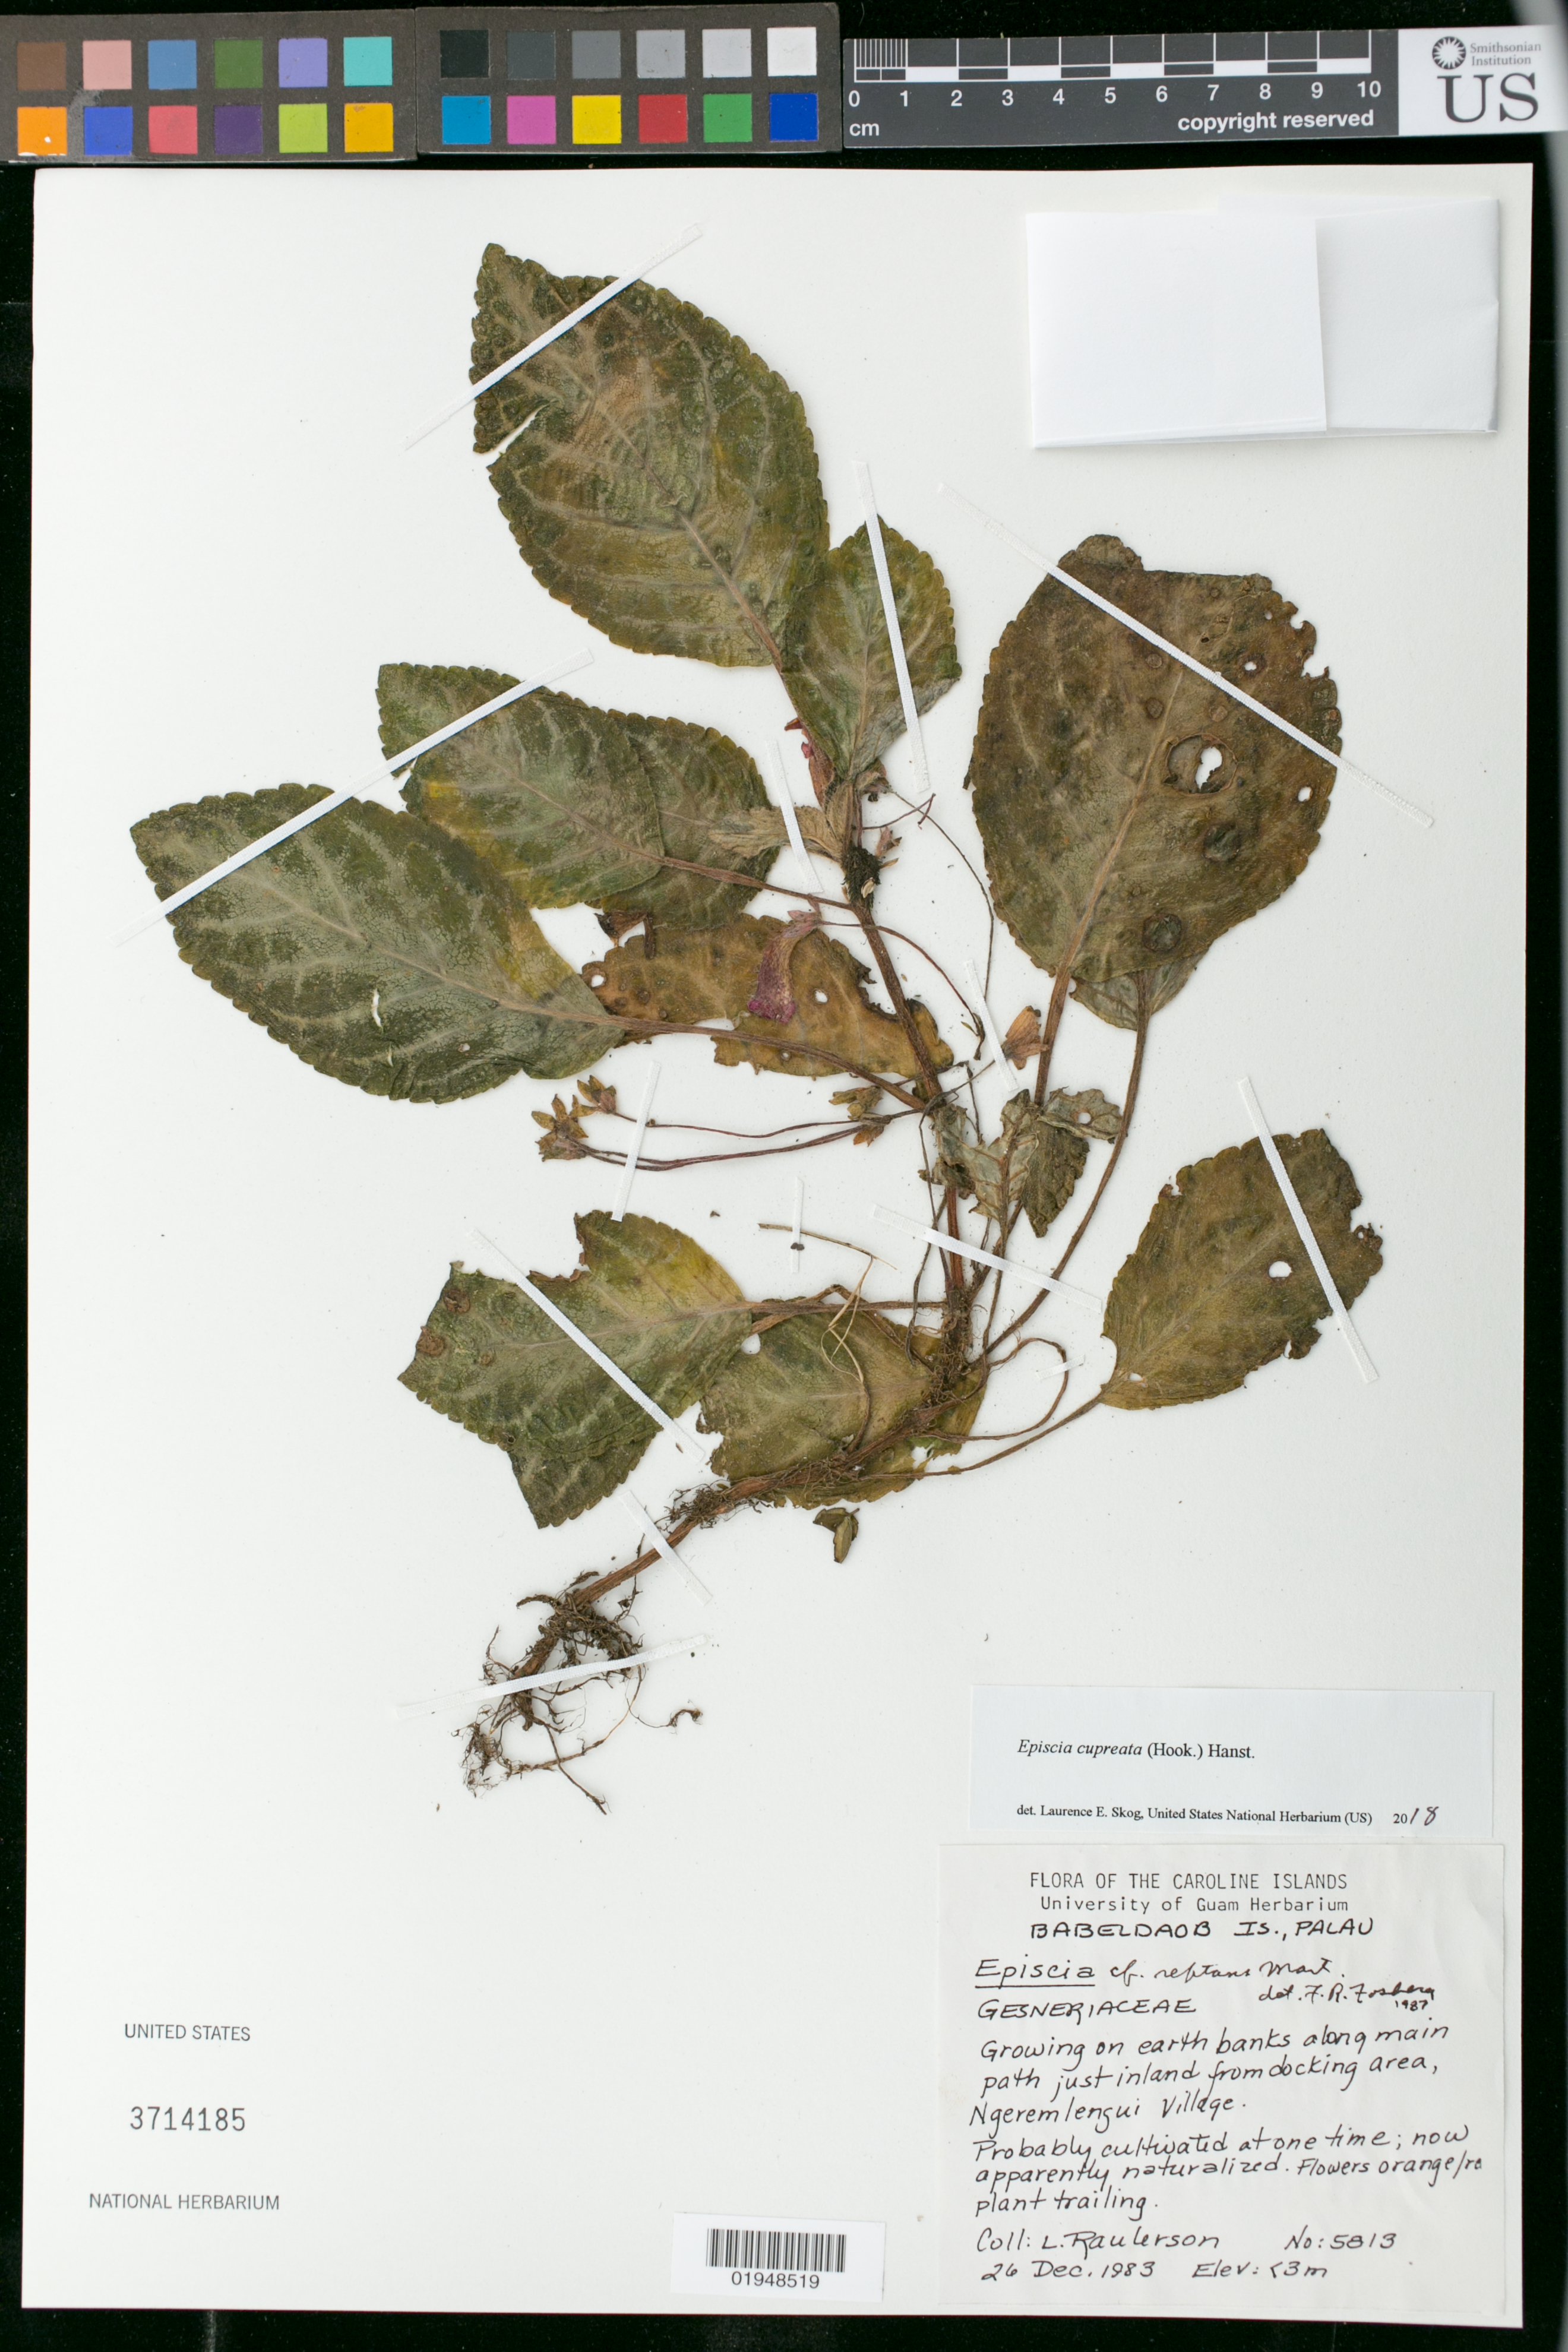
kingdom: Plantae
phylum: Tracheophyta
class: Magnoliopsida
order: Lamiales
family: Gesneriaceae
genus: Episcia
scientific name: Episcia cupreata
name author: (Hook.) Hanst.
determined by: Skog, Laurence E.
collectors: L. Raulerson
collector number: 5813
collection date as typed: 26 Dec 1983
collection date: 1983-12-26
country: Palau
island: Babeldaob [Babelthuap]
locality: Ngeremlengui Village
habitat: growing on earth banks along main path just inland from docking area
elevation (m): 3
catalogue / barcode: US 3714185